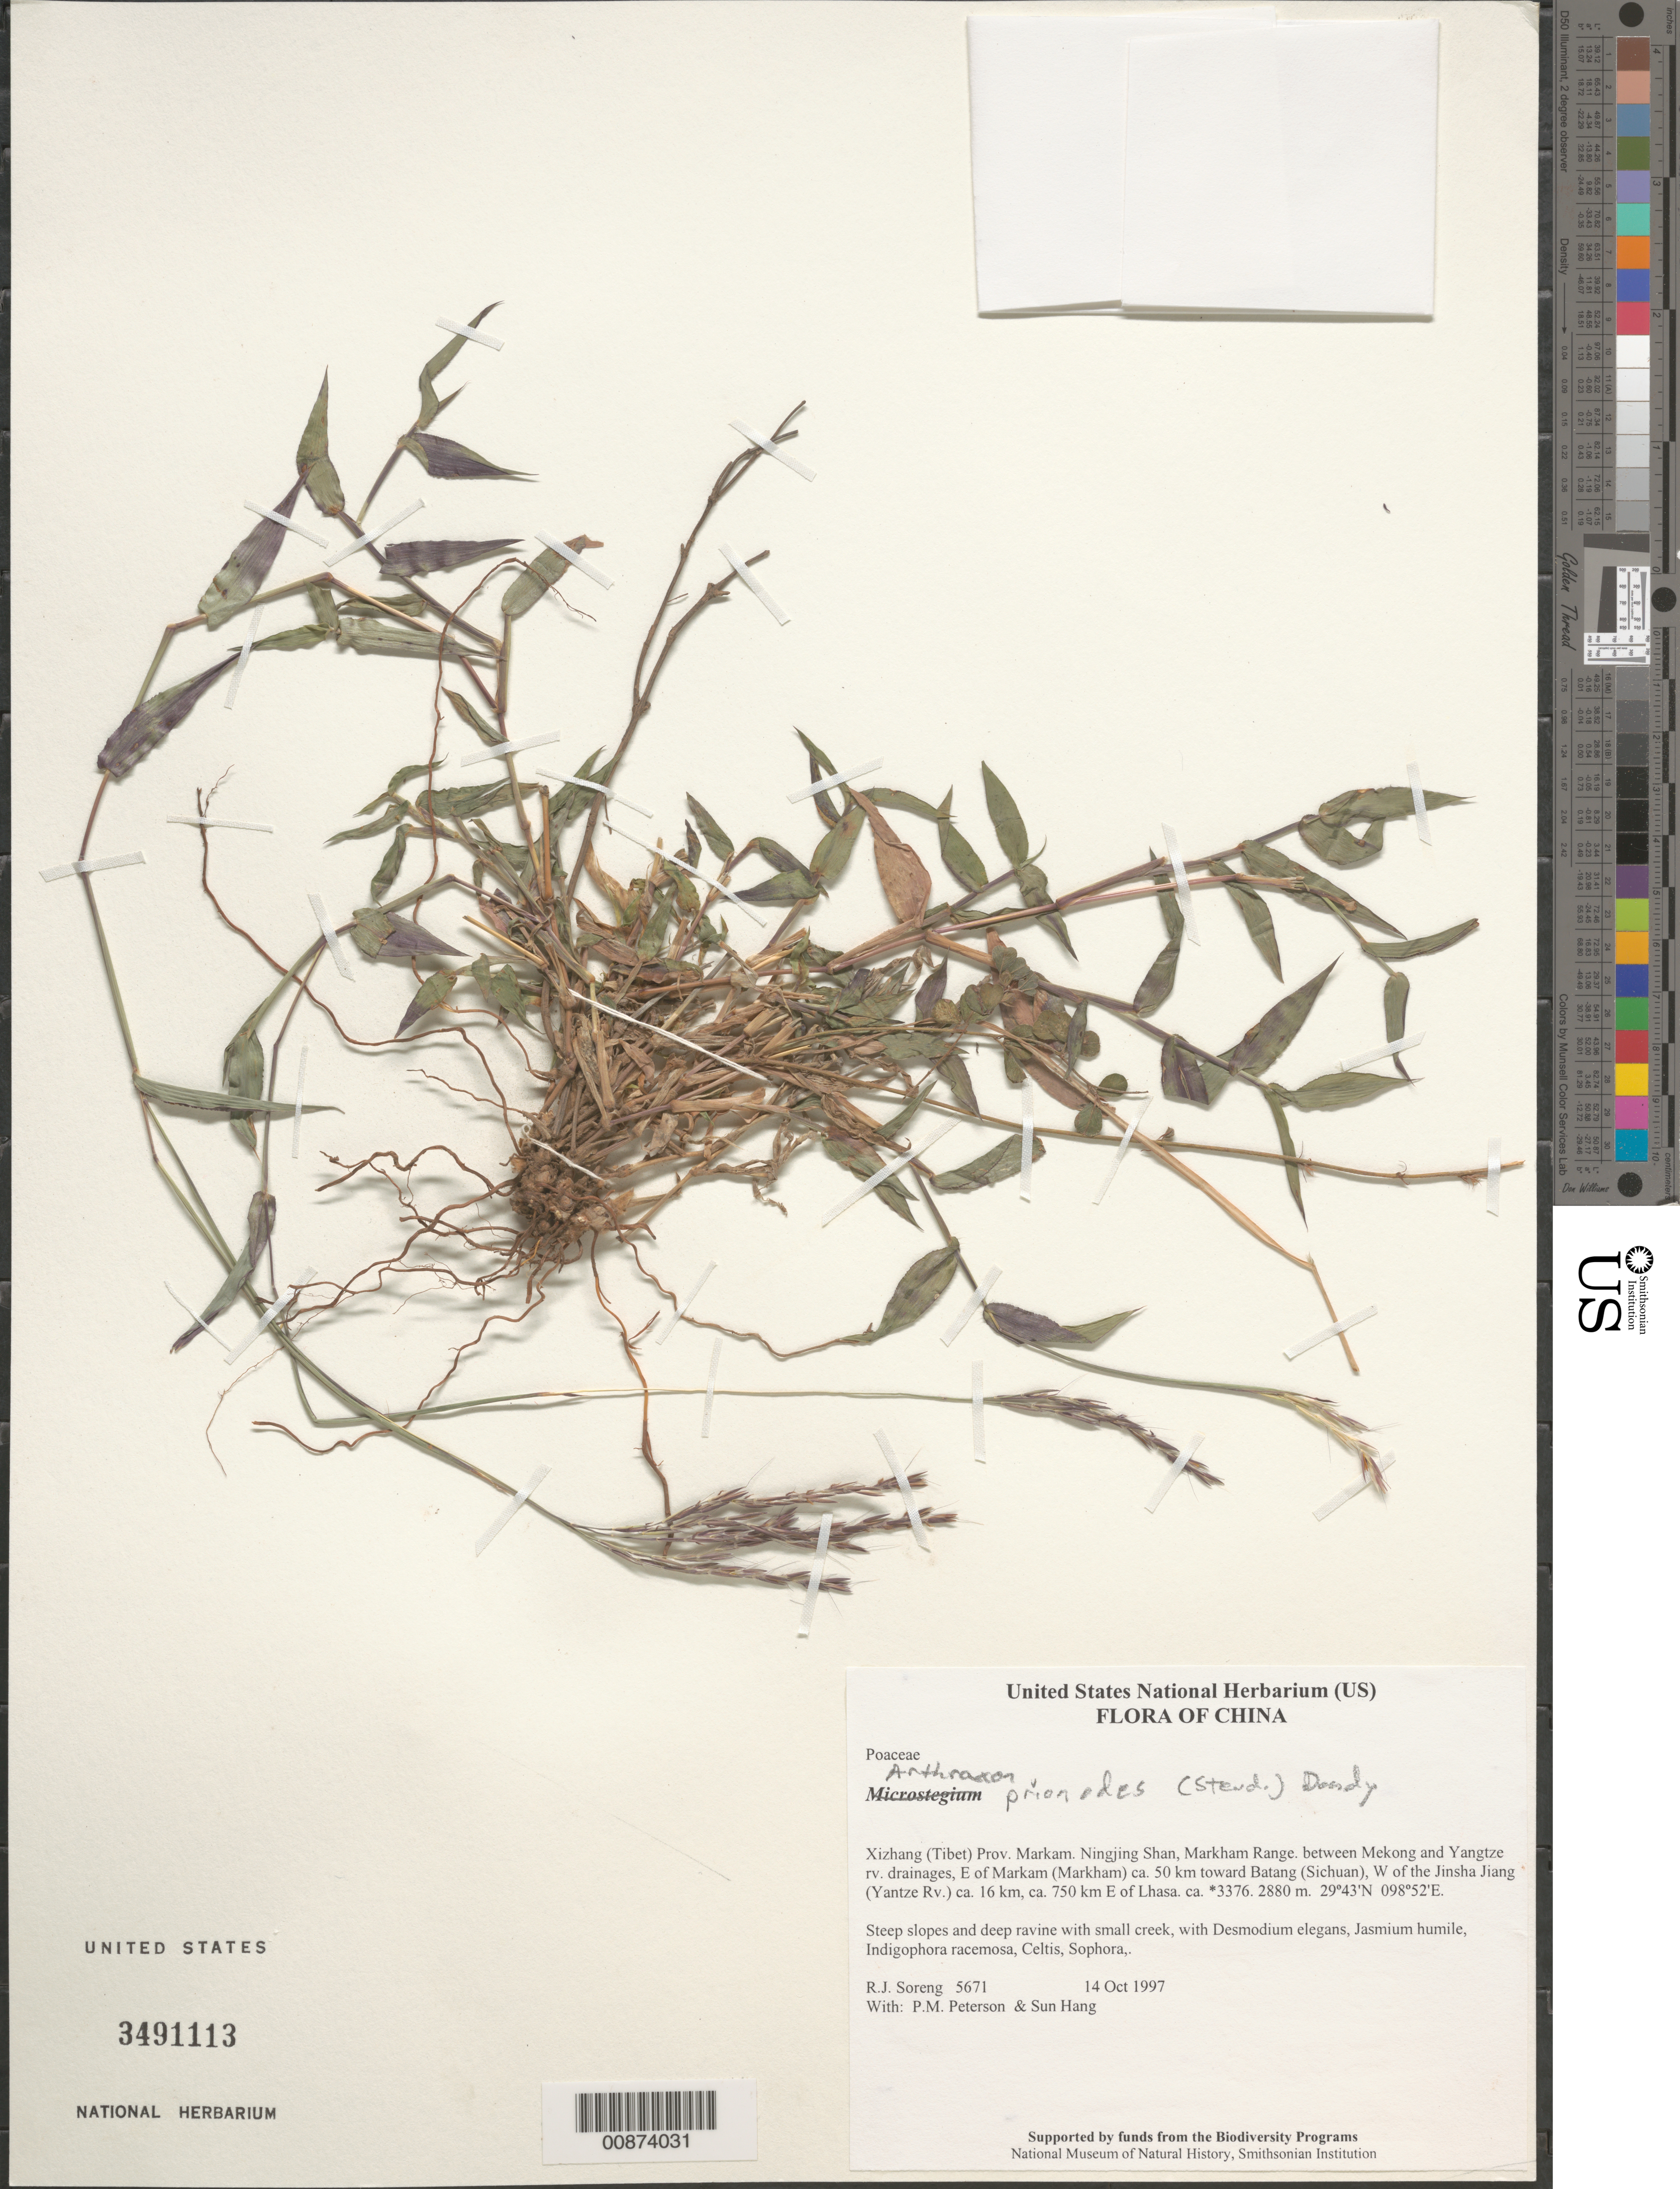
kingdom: Plantae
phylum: Tracheophyta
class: Liliopsida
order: Poales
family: Poaceae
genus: Arthraxon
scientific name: Arthraxon prionodes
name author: (Steud.) Dandy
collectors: R. J. Soreng, P. M. Peterson & Sun Hang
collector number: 5671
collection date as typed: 14 Oct 1997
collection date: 1997-10-14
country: China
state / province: Xizang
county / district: Markam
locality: Ningjing Shan, Markham Range. between Mekong and Yangtze rv. drainages, E of Markam (Markham) ca. 50 km toward Batang (Sichuan), W of the Jinsha Jiang (Yantze Rv.) ca. 16 km, ca. 750 km E of Lhasa. ca. *3376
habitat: Steep slopes and deep ravine with small creek, with Desmodium elegans, Jasmium humile, Indigophora racemosa, Celtis, Sophora,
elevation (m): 2880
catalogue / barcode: US 3491113